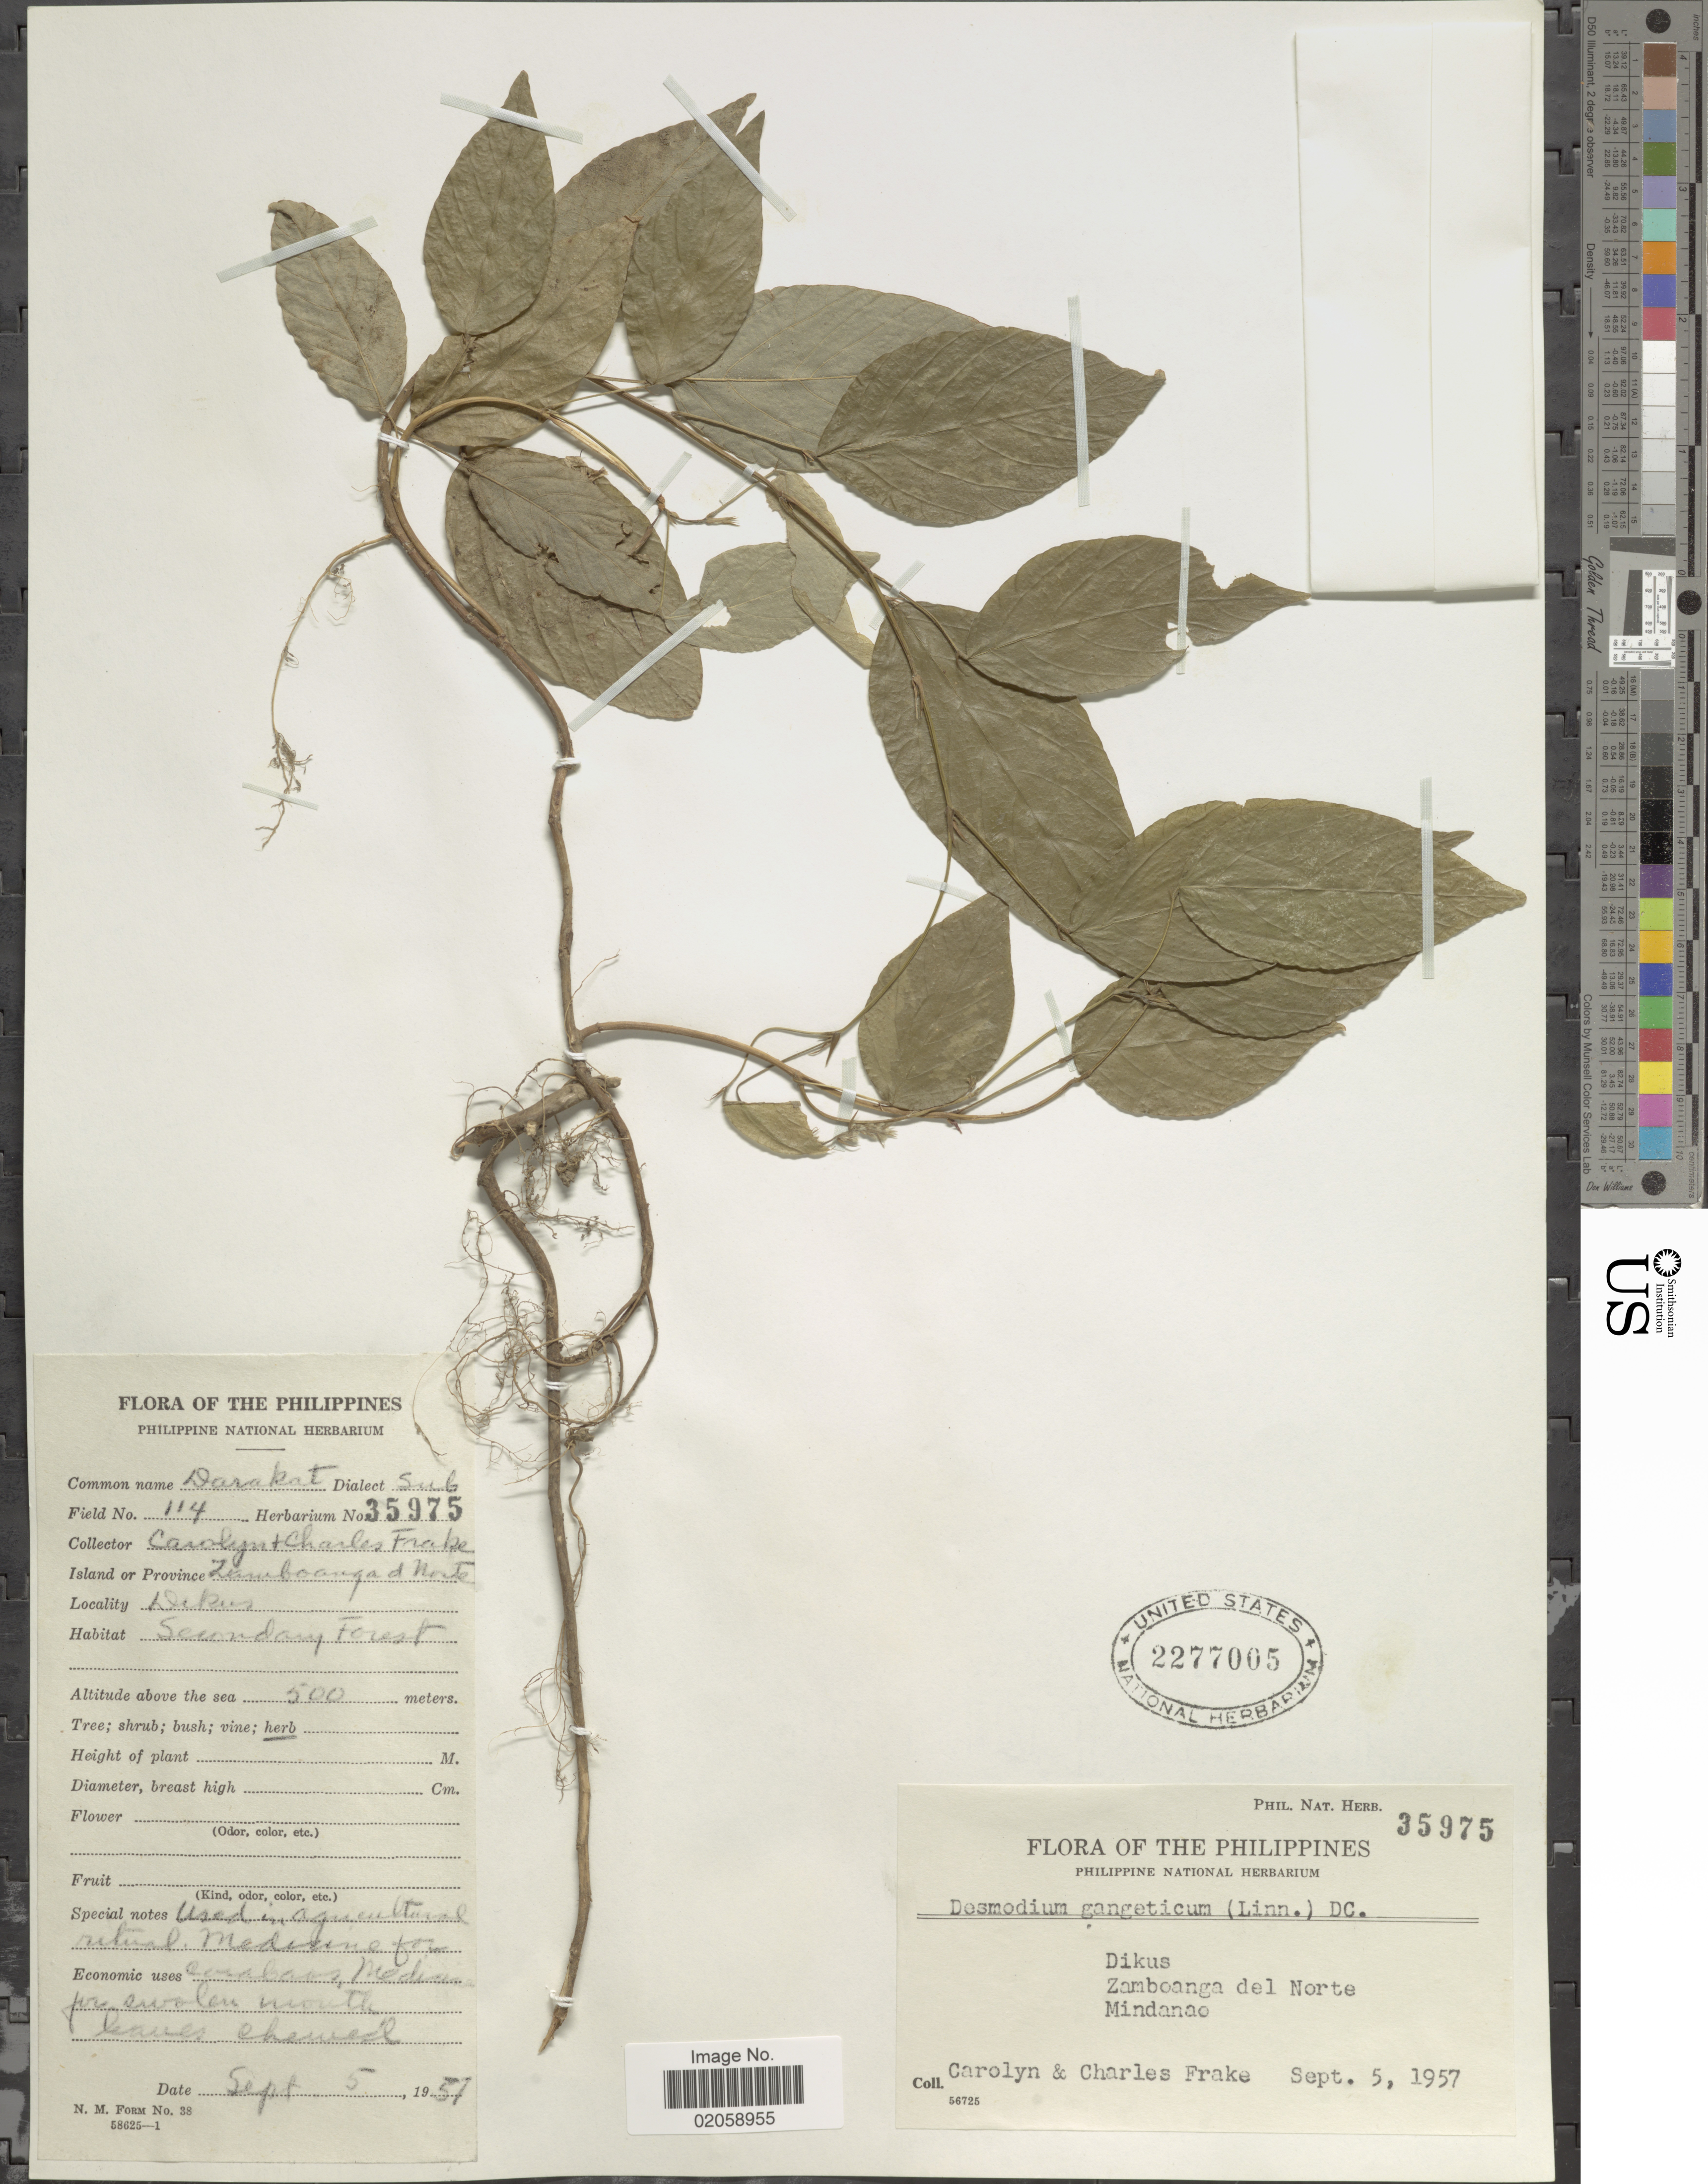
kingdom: Plantae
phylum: Tracheophyta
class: Magnoliopsida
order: Fabales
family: Fabaceae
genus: Pleurolobus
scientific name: Pleurolobus gangeticus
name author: (L.) J. St.-Hil. ex H. Ohashi & K. Ohashi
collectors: C. M. Frake & C. O. Frake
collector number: Phil. Nat. Herb. 35975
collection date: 1957-09-05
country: Philippines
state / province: Zamboanga Peninsula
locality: Dikus. Zamboanga del Norte. Mindanao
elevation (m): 500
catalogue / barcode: US 2277005